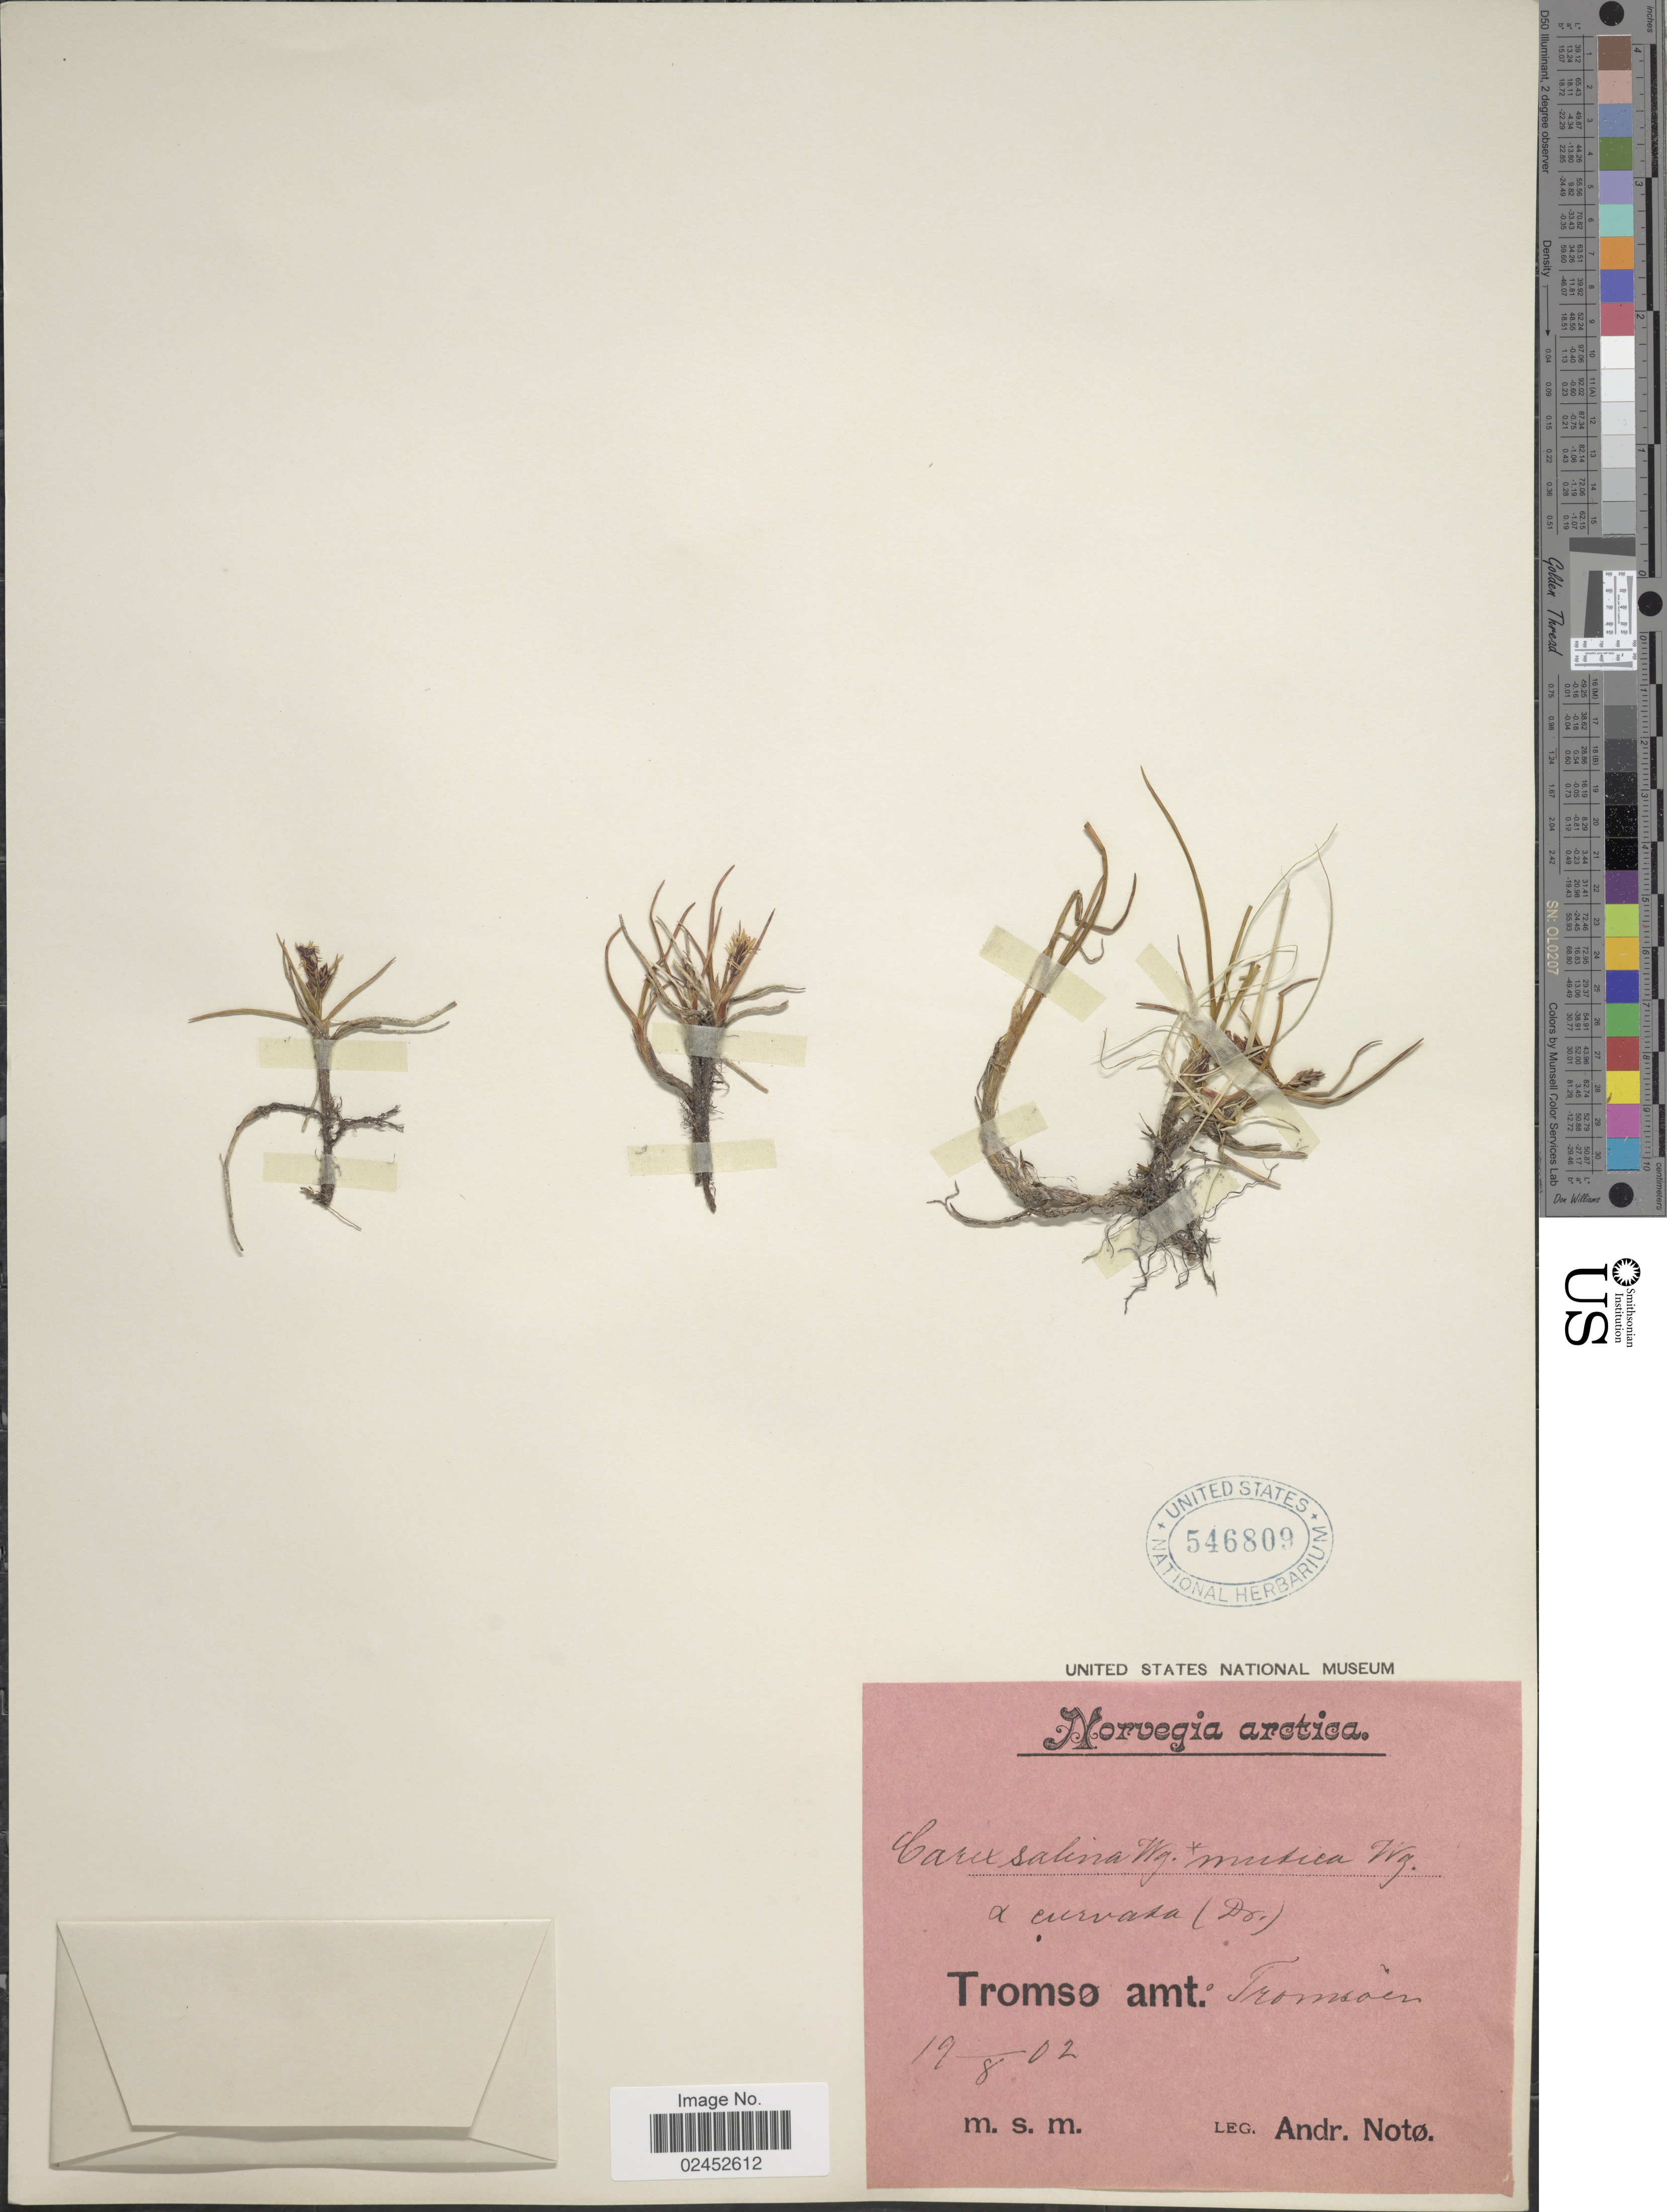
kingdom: Plantae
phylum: Tracheophyta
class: Liliopsida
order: Poales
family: Cyperaceae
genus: Carex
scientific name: Carex salina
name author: Wahlenb.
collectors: A. Noto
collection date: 1902-08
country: Norway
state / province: Troms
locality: Tromsø amt: Tromsoen, Norvegia arctica.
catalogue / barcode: US 546809